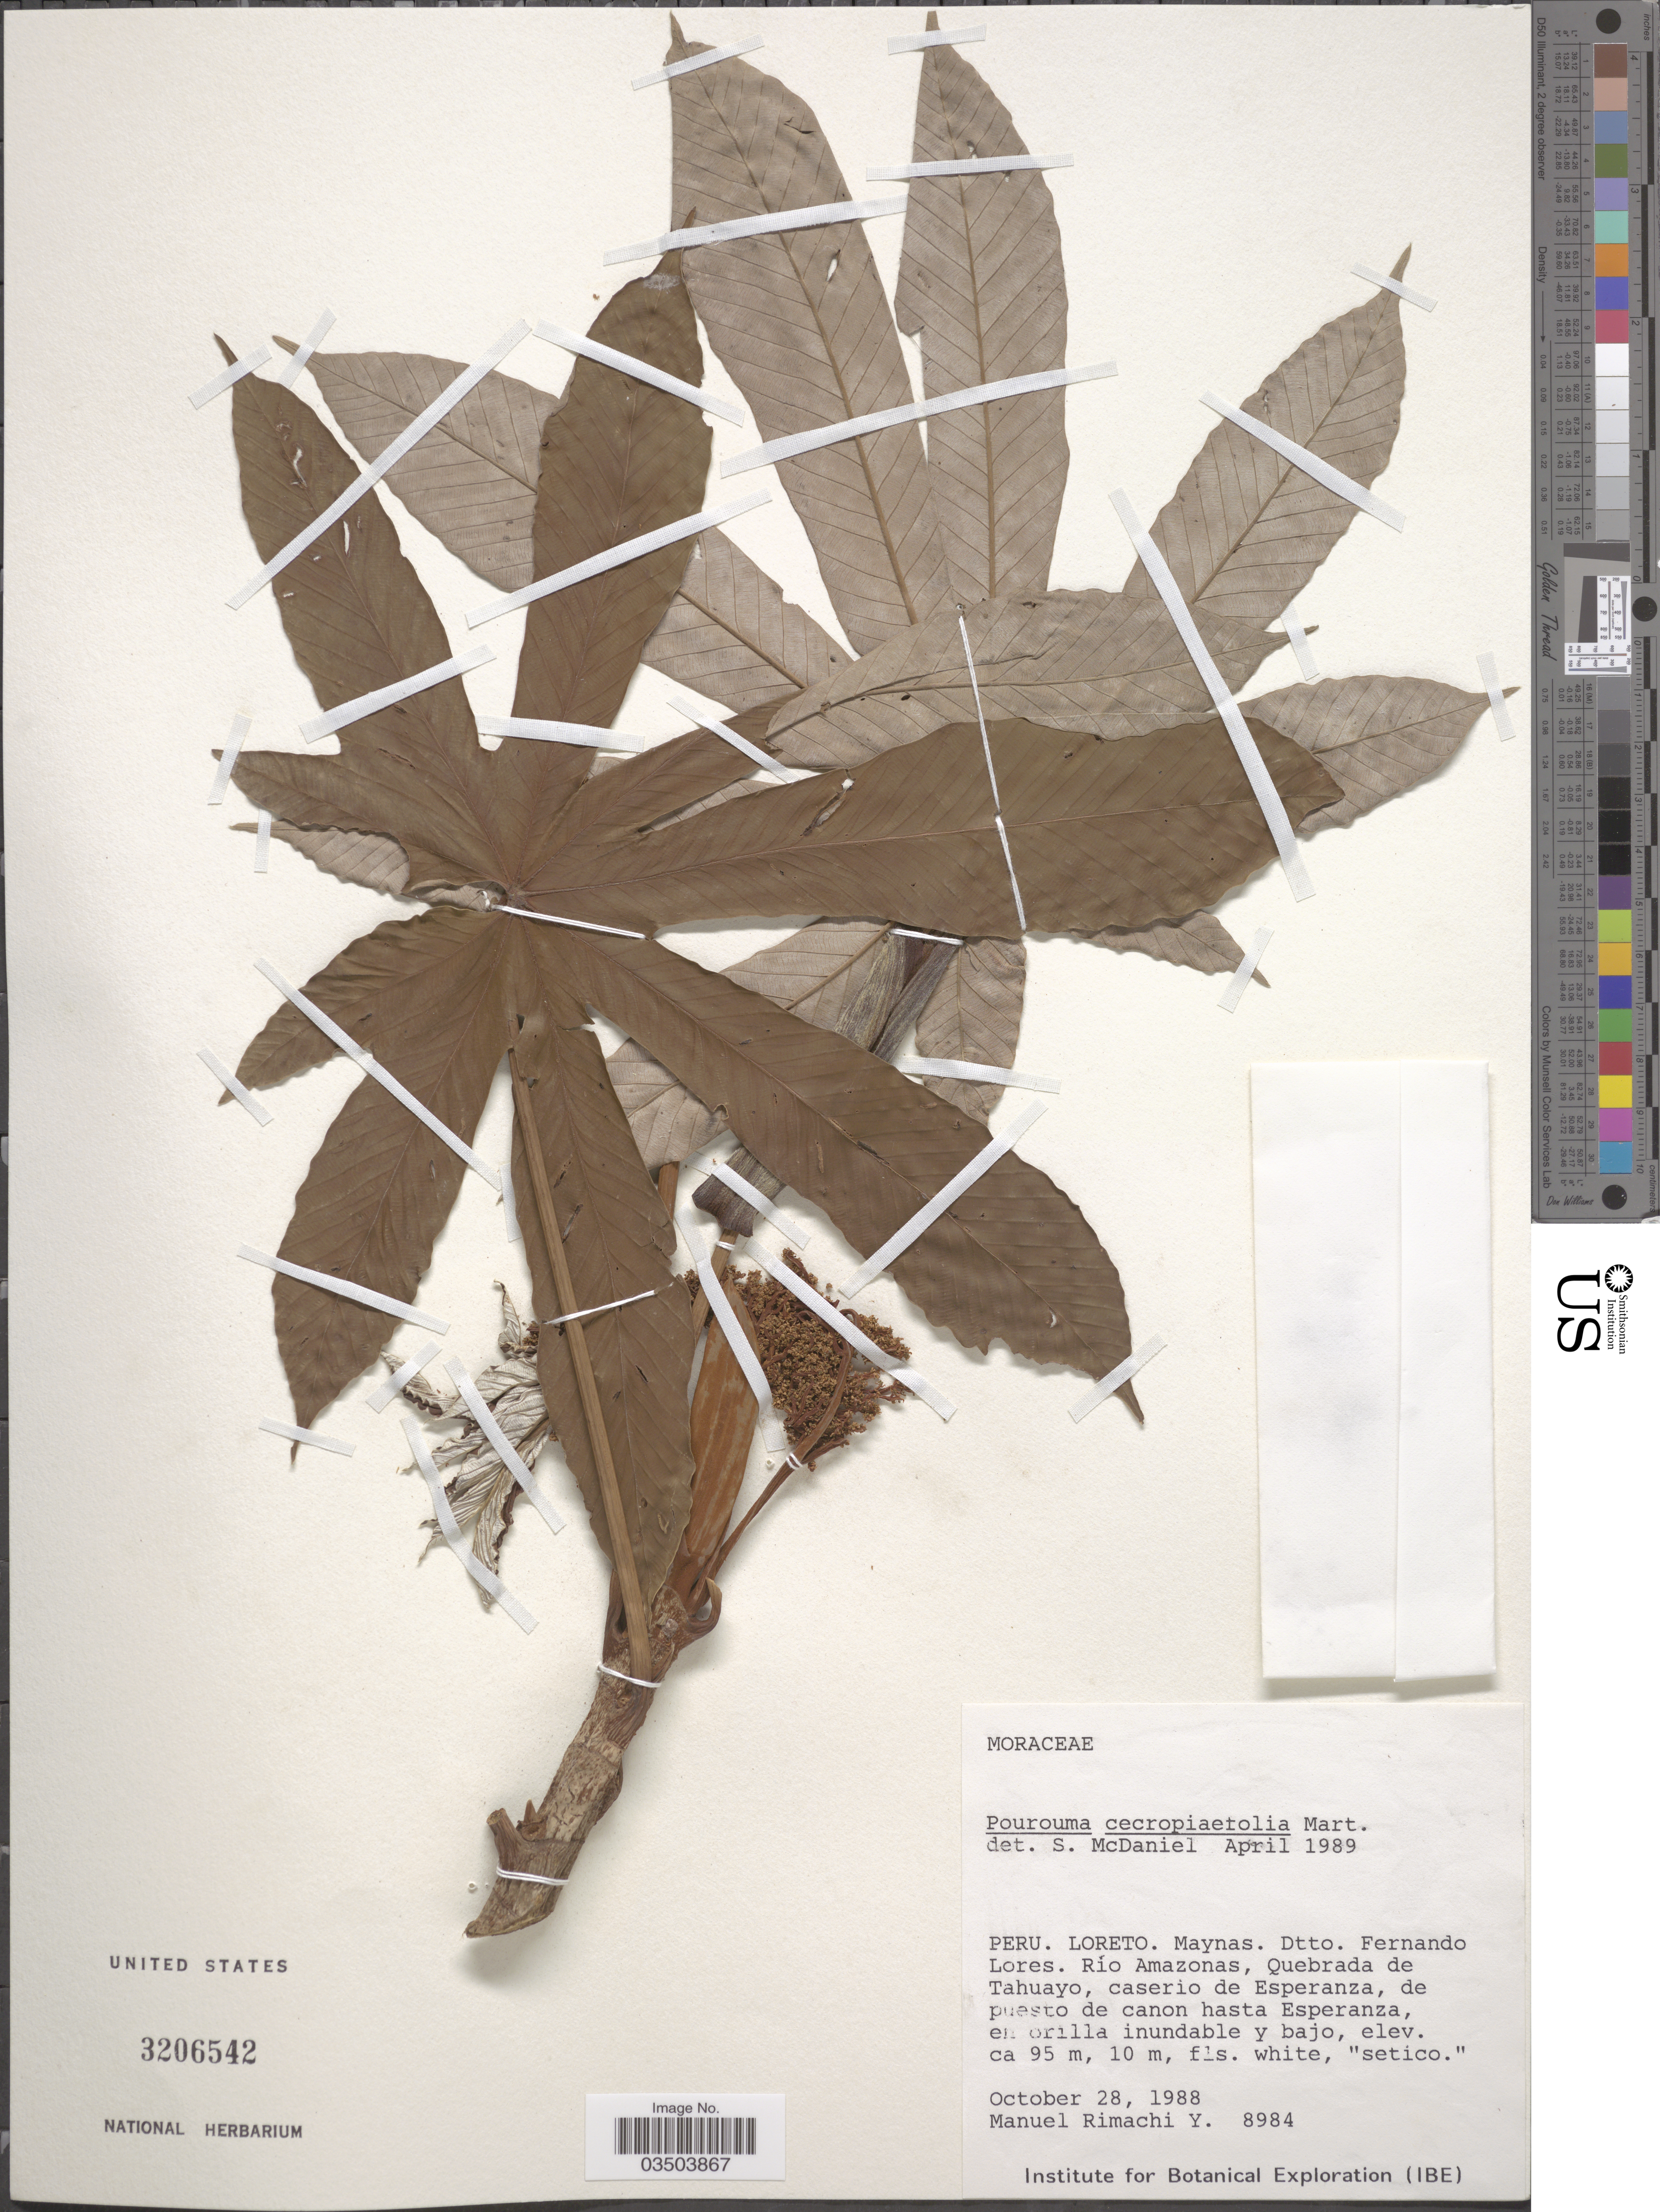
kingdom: Plantae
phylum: Tracheophyta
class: Magnoliopsida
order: Rosales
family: Urticaceae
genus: Pourouma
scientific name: Pourouma cecropiifolia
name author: Mart.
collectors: M. Rimachi Y.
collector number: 8984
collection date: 1988-10-28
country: Peru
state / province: Loreto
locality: Maynas. Dtto. Fernando Lores. Río Amazonas, Quebrada de Tahuayo, caserio de Esperanza, de puesto de canon hasta Esperanza, en orilla inundable y bajo.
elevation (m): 95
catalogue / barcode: US 3206542